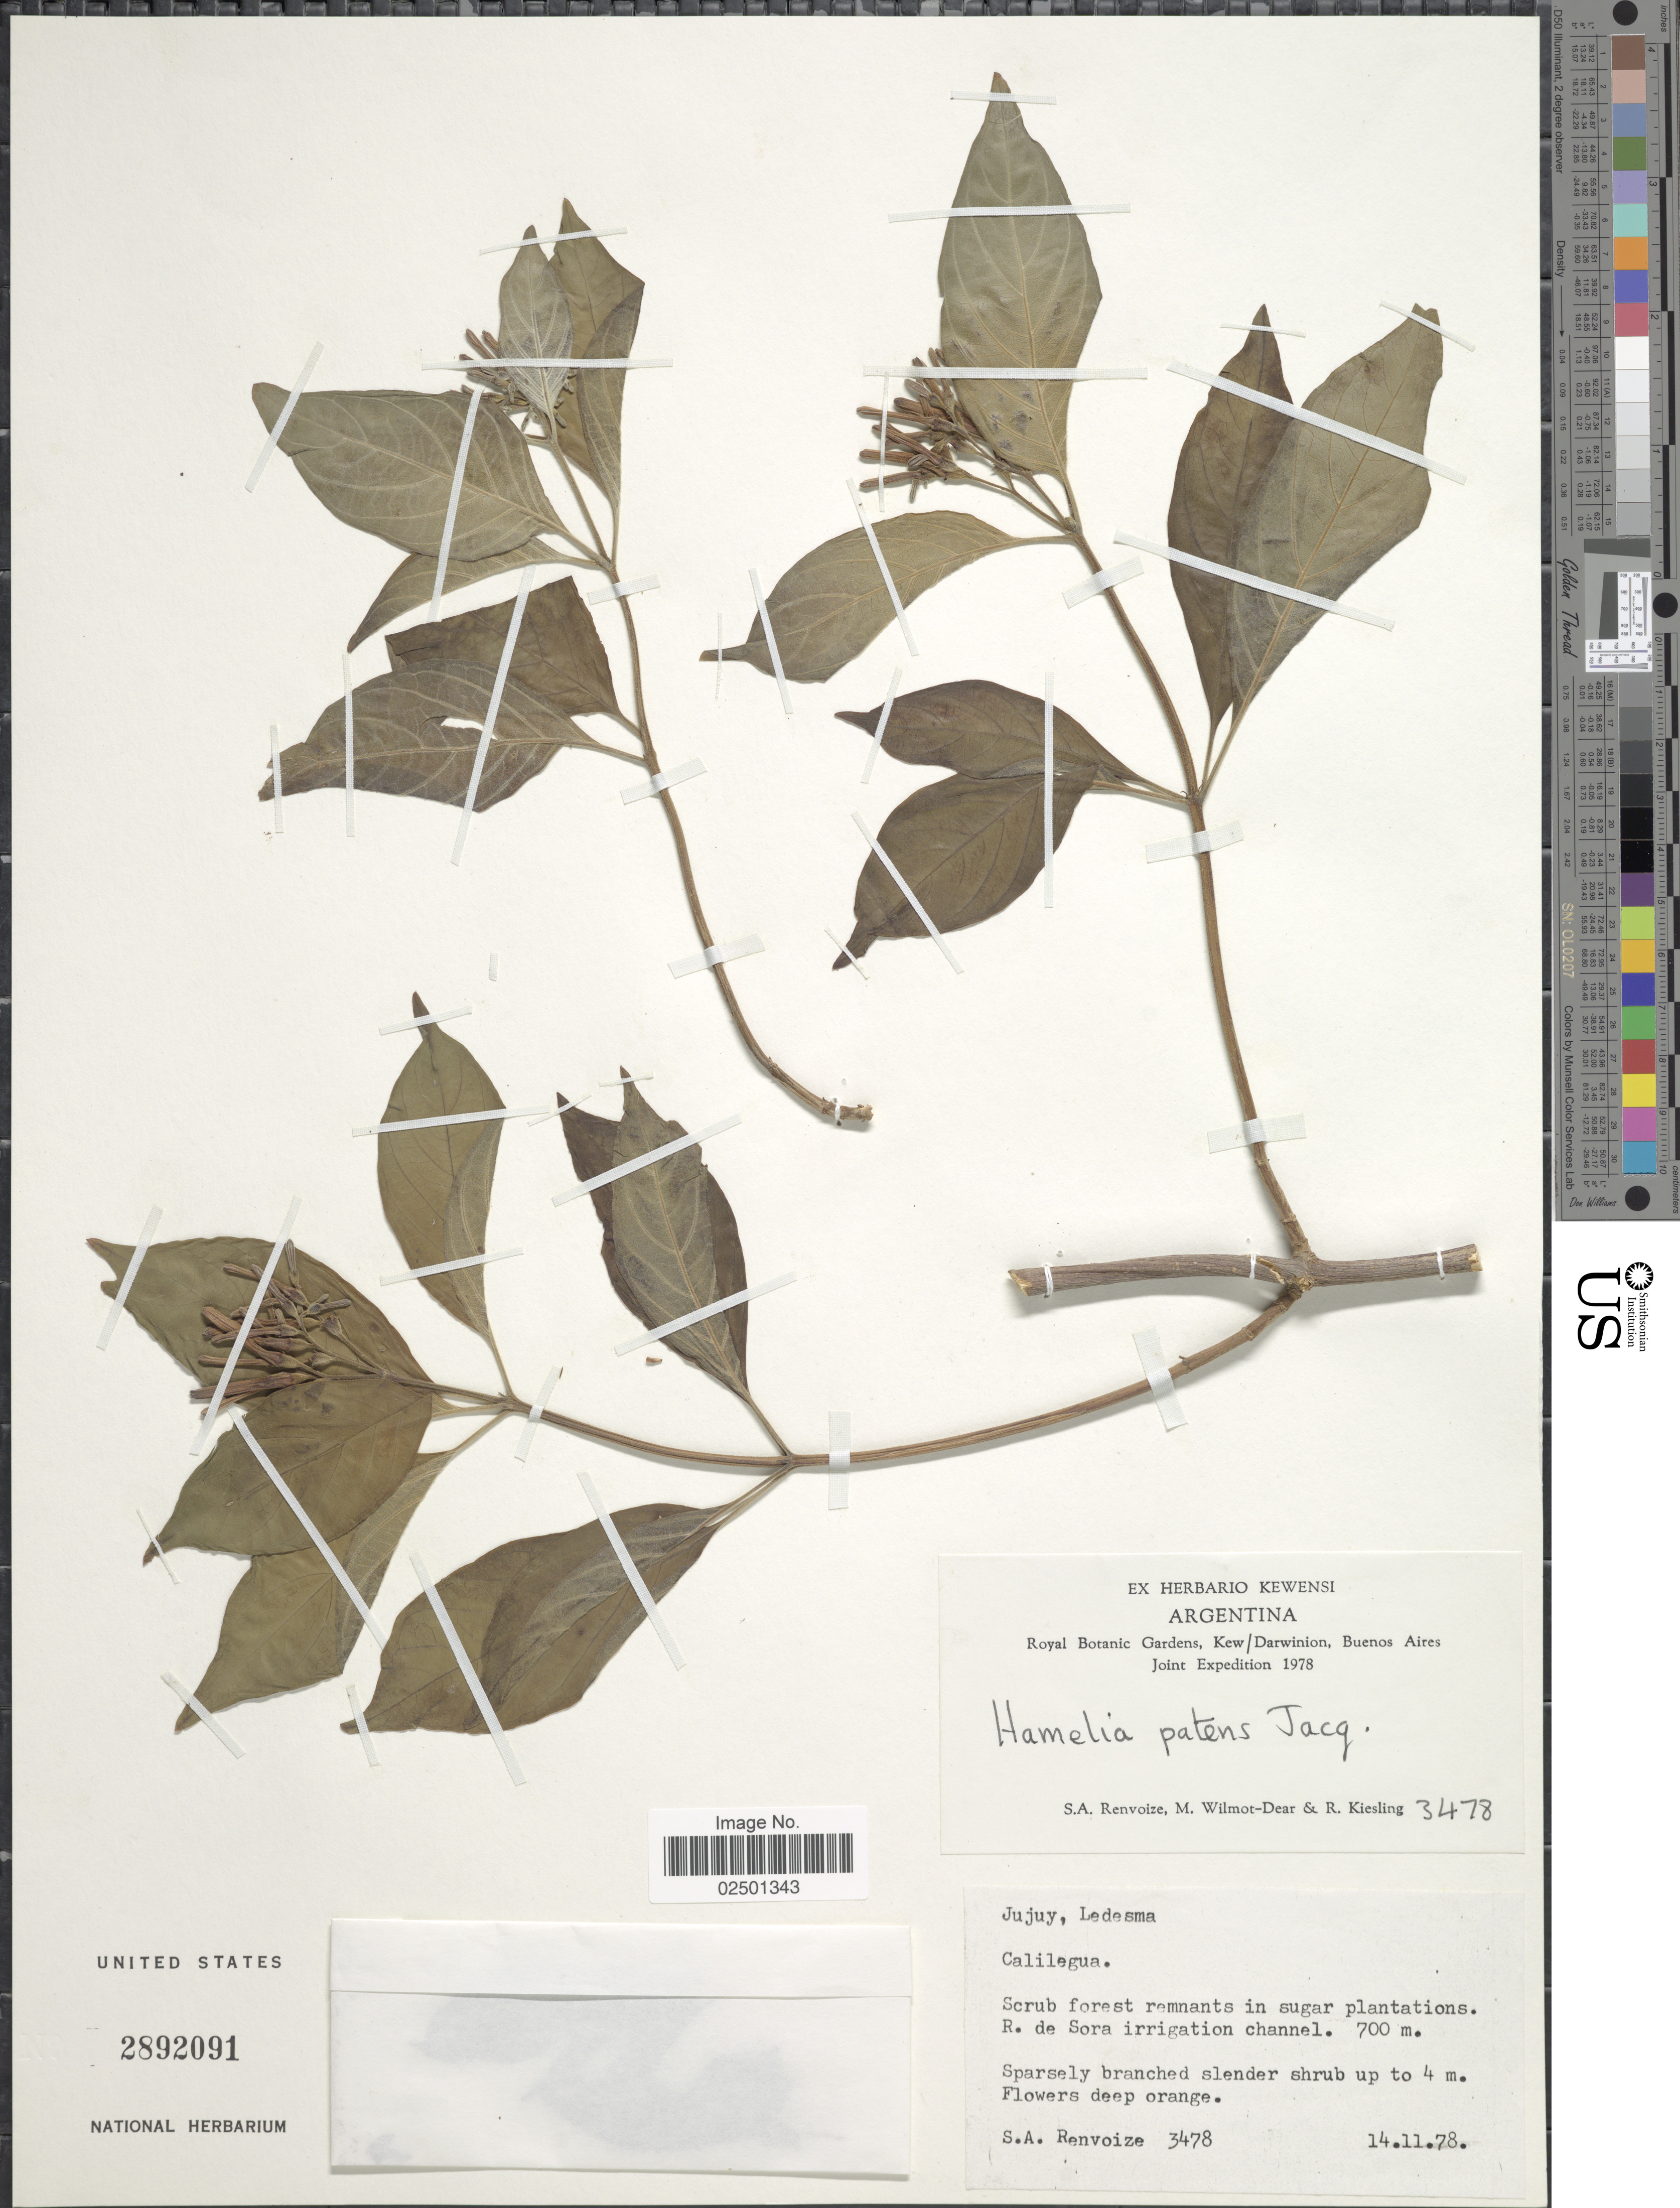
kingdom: Plantae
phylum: Tracheophyta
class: Magnoliopsida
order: Gentianales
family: Rubiaceae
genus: Hamelia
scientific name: Hamelia patens var. patens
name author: Jacq.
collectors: S. A. Renvoize, M. Wilmot-Dear & R. Kiesling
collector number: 3478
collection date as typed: Transcribed d/m/y: 14/11/78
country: Argentina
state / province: Jujuy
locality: Ledesma. Scrub forest remnants in sugar plantation. R. de Sora irrigation channel.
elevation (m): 700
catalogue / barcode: US 2892091